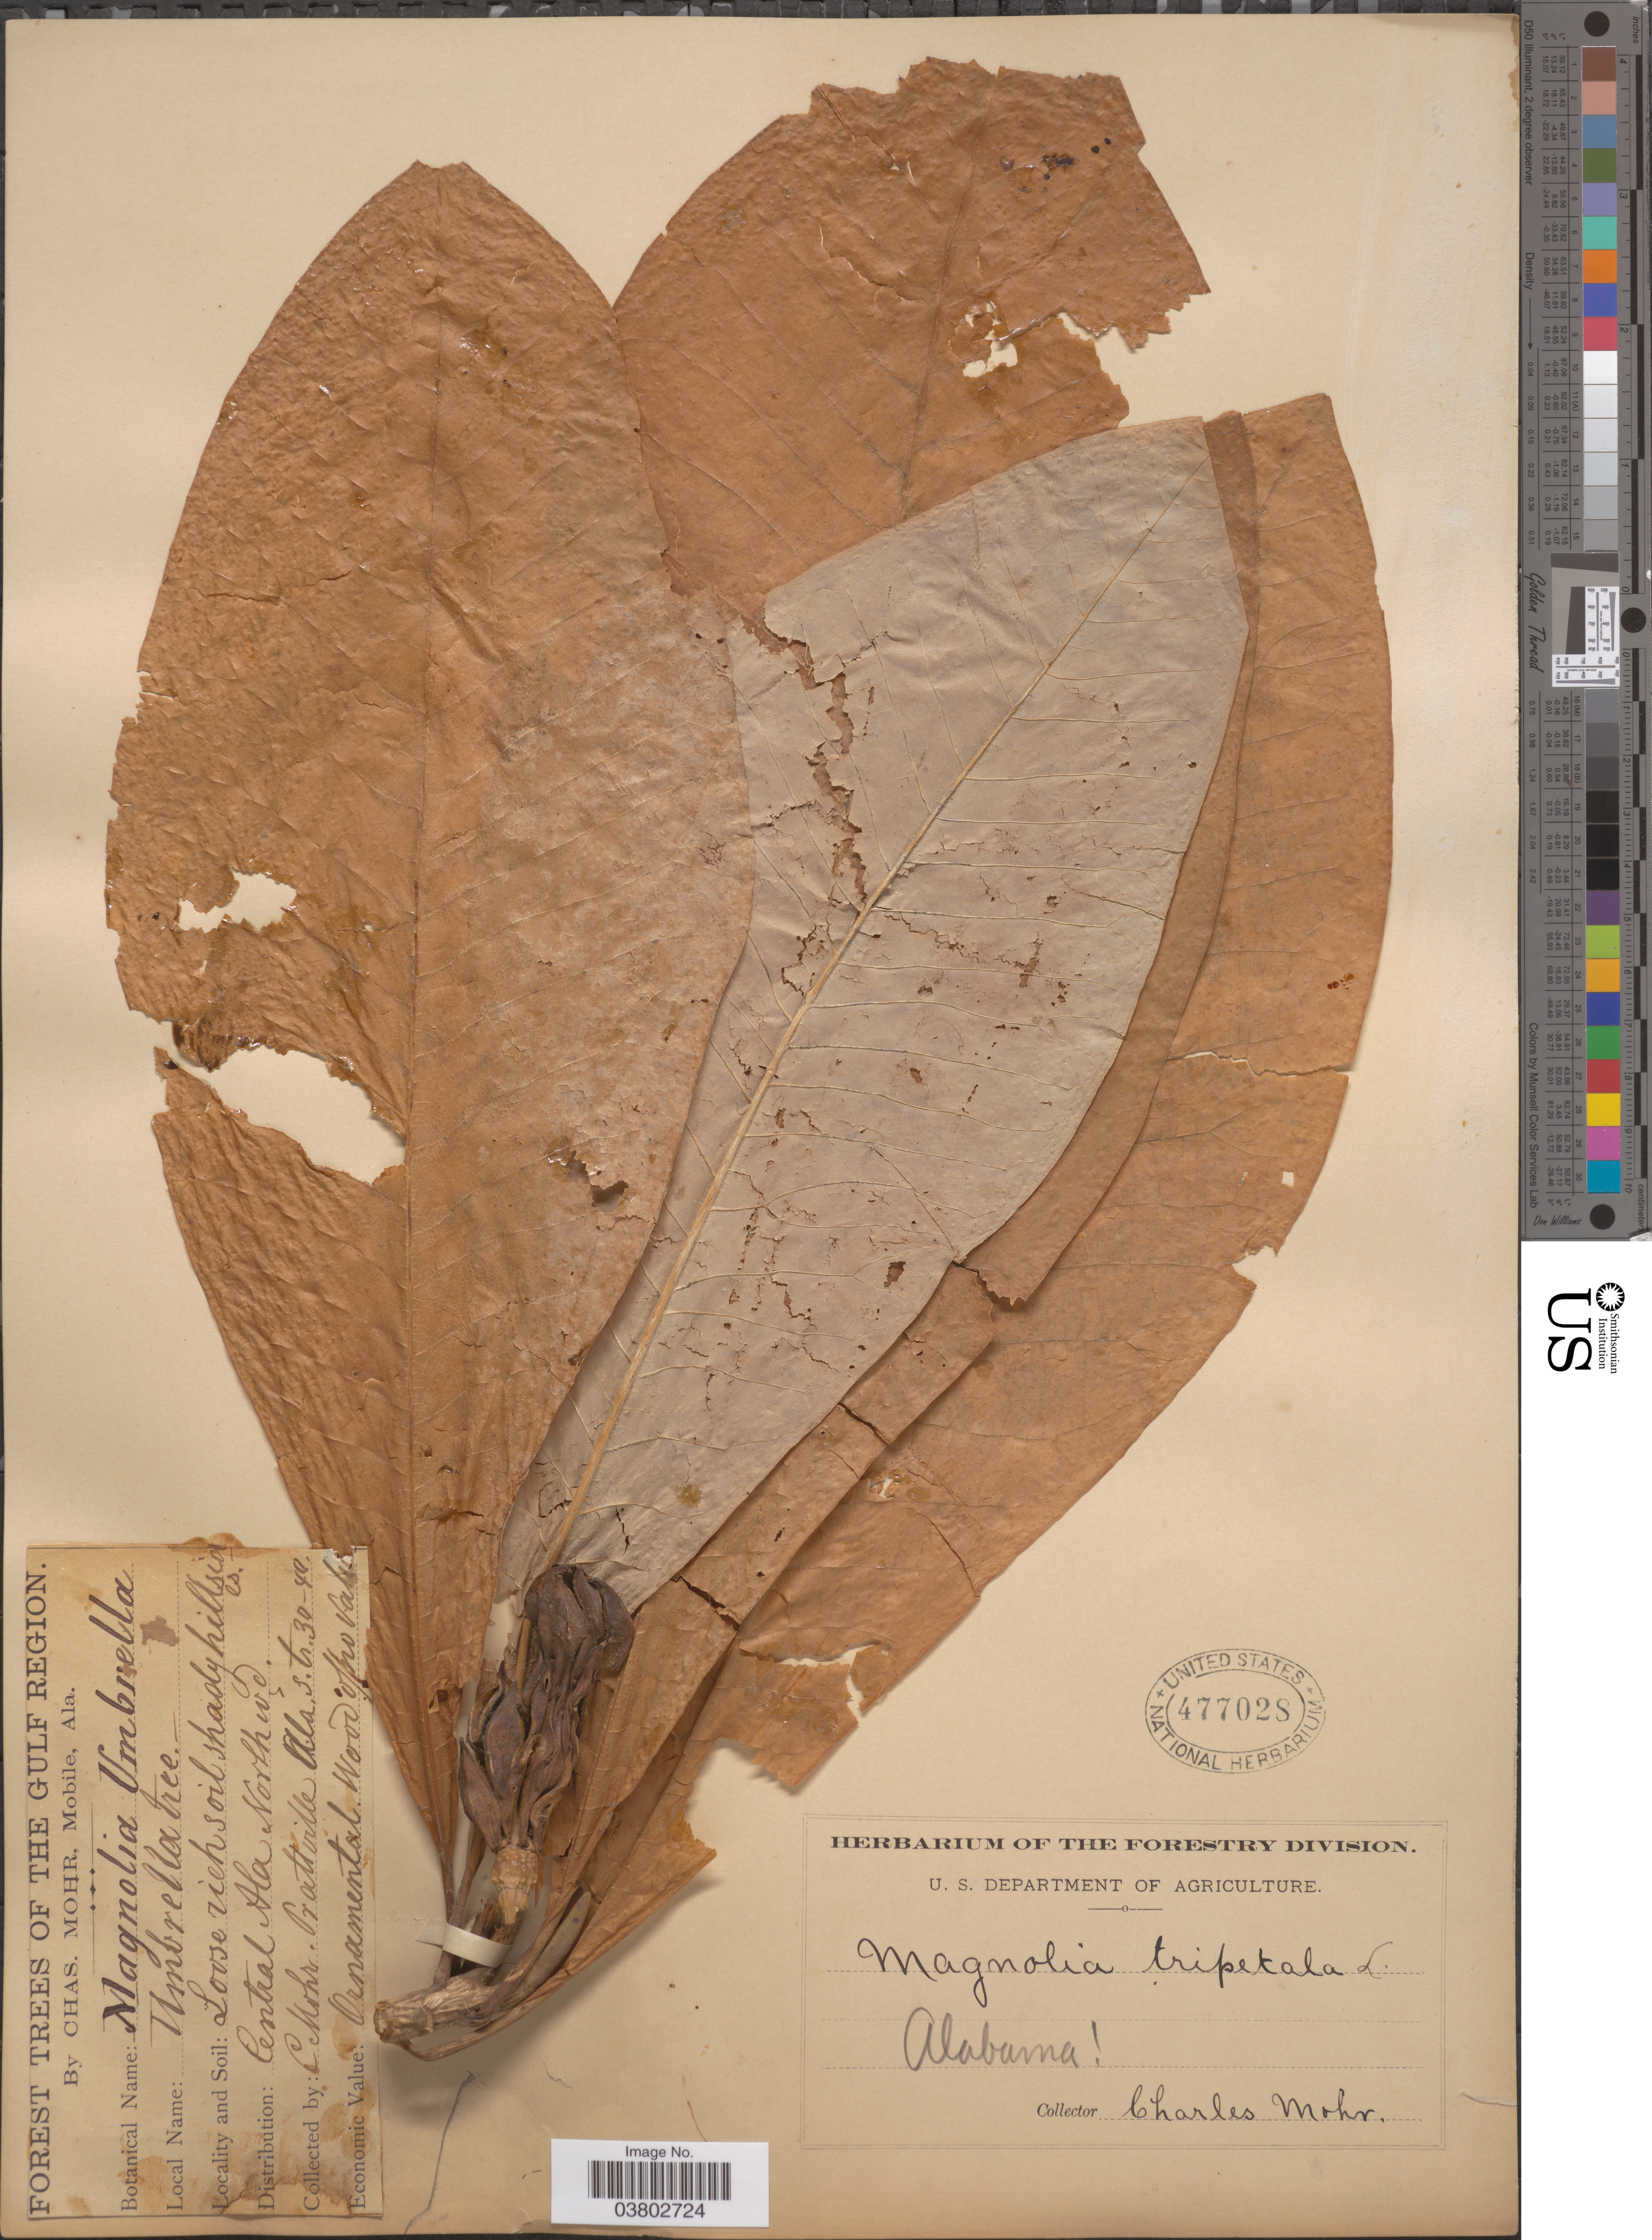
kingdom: Plantae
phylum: Tracheophyta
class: Magnoliopsida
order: Magnoliales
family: Magnoliaceae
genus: Magnolia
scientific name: Magnolia tripetala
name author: L.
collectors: Mohr, C. T. (herbarium)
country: United States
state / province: Alabama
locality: The Gulf Region. Central Ala North wd. [unsure placement] Pratville.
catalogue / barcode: US 477028